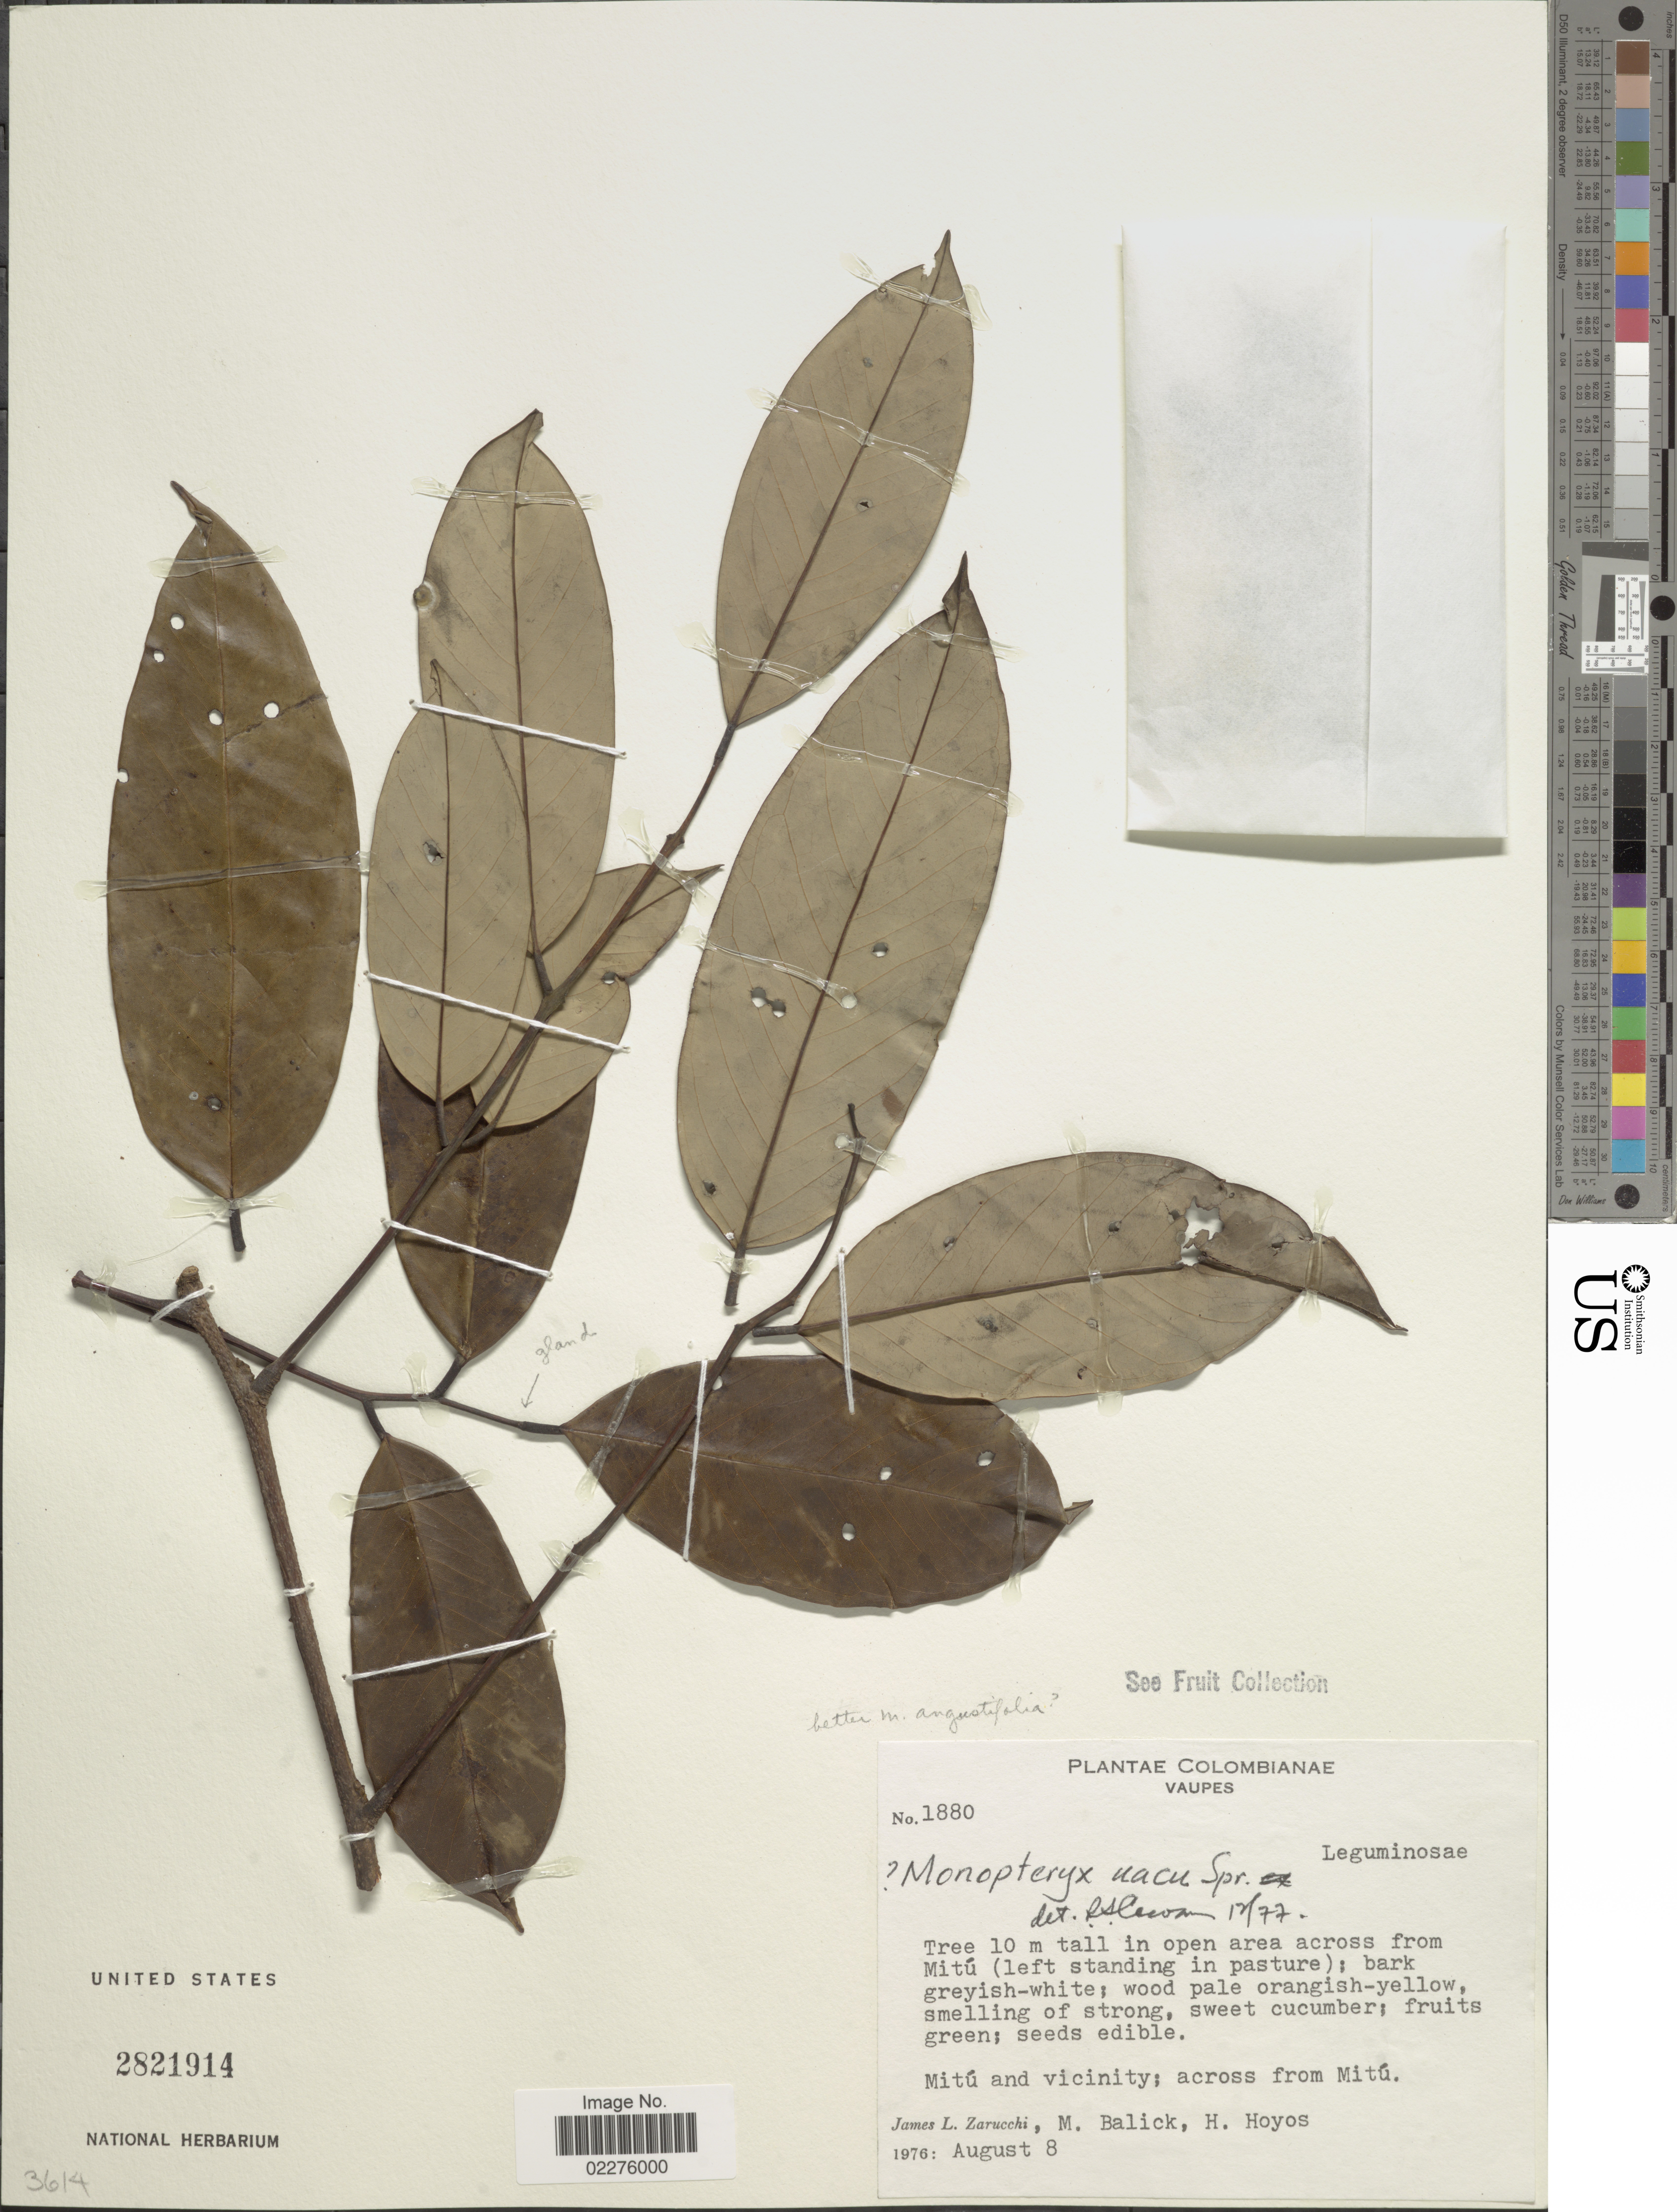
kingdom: Plantae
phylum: Tracheophyta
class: Magnoliopsida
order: Fabales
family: Fabaceae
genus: Monopteryx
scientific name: Monopteryx angustifolia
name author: Spruce ex Benth.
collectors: J. L. Zarucchi, M. Balick & H. Hoyos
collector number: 1880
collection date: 1976-08-08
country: Colombia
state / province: Vaupés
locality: Mitu and Vicinity, across from Mitu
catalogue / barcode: US 2821914